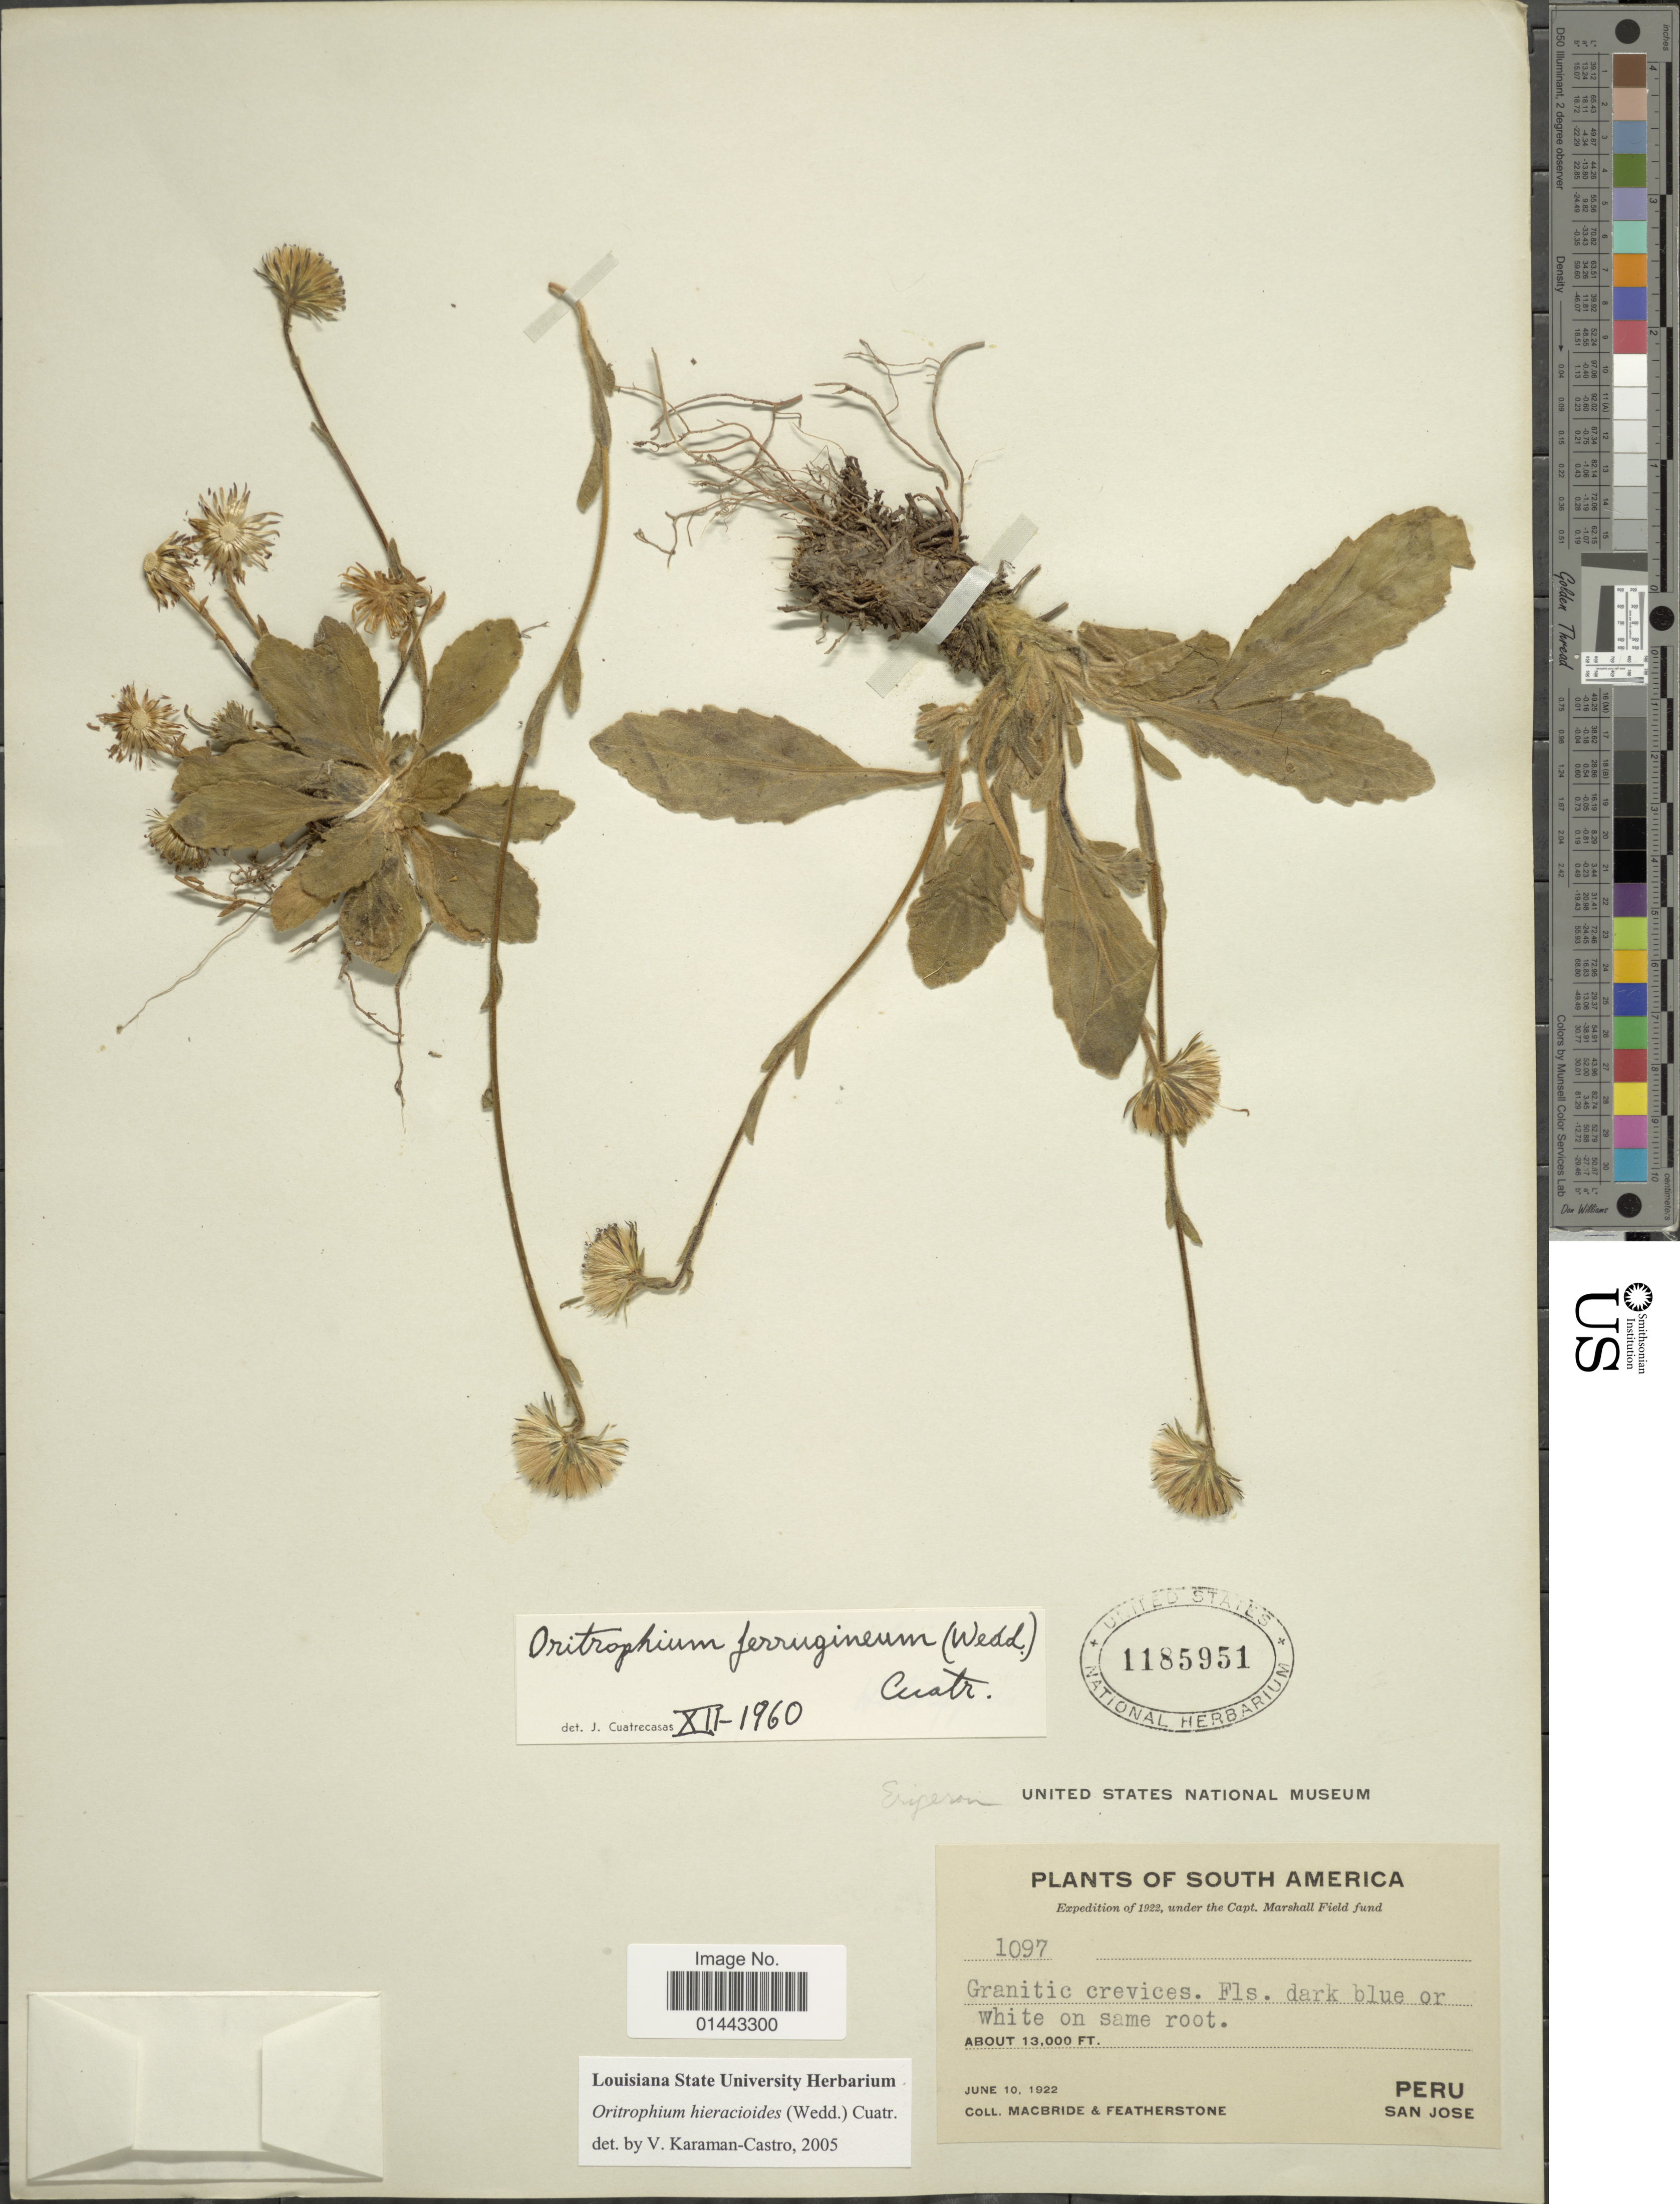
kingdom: Plantae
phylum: Tracheophyta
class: Magnoliopsida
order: Asterales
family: Asteraceae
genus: Oritrophium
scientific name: Oritrophium hieracioides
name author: (Wedd.) Cuatrec.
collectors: Macbride, -- & -. Featherstone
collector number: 1097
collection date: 1922-06-10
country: Peru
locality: San Jose.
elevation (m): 3962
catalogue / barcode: US 1185951